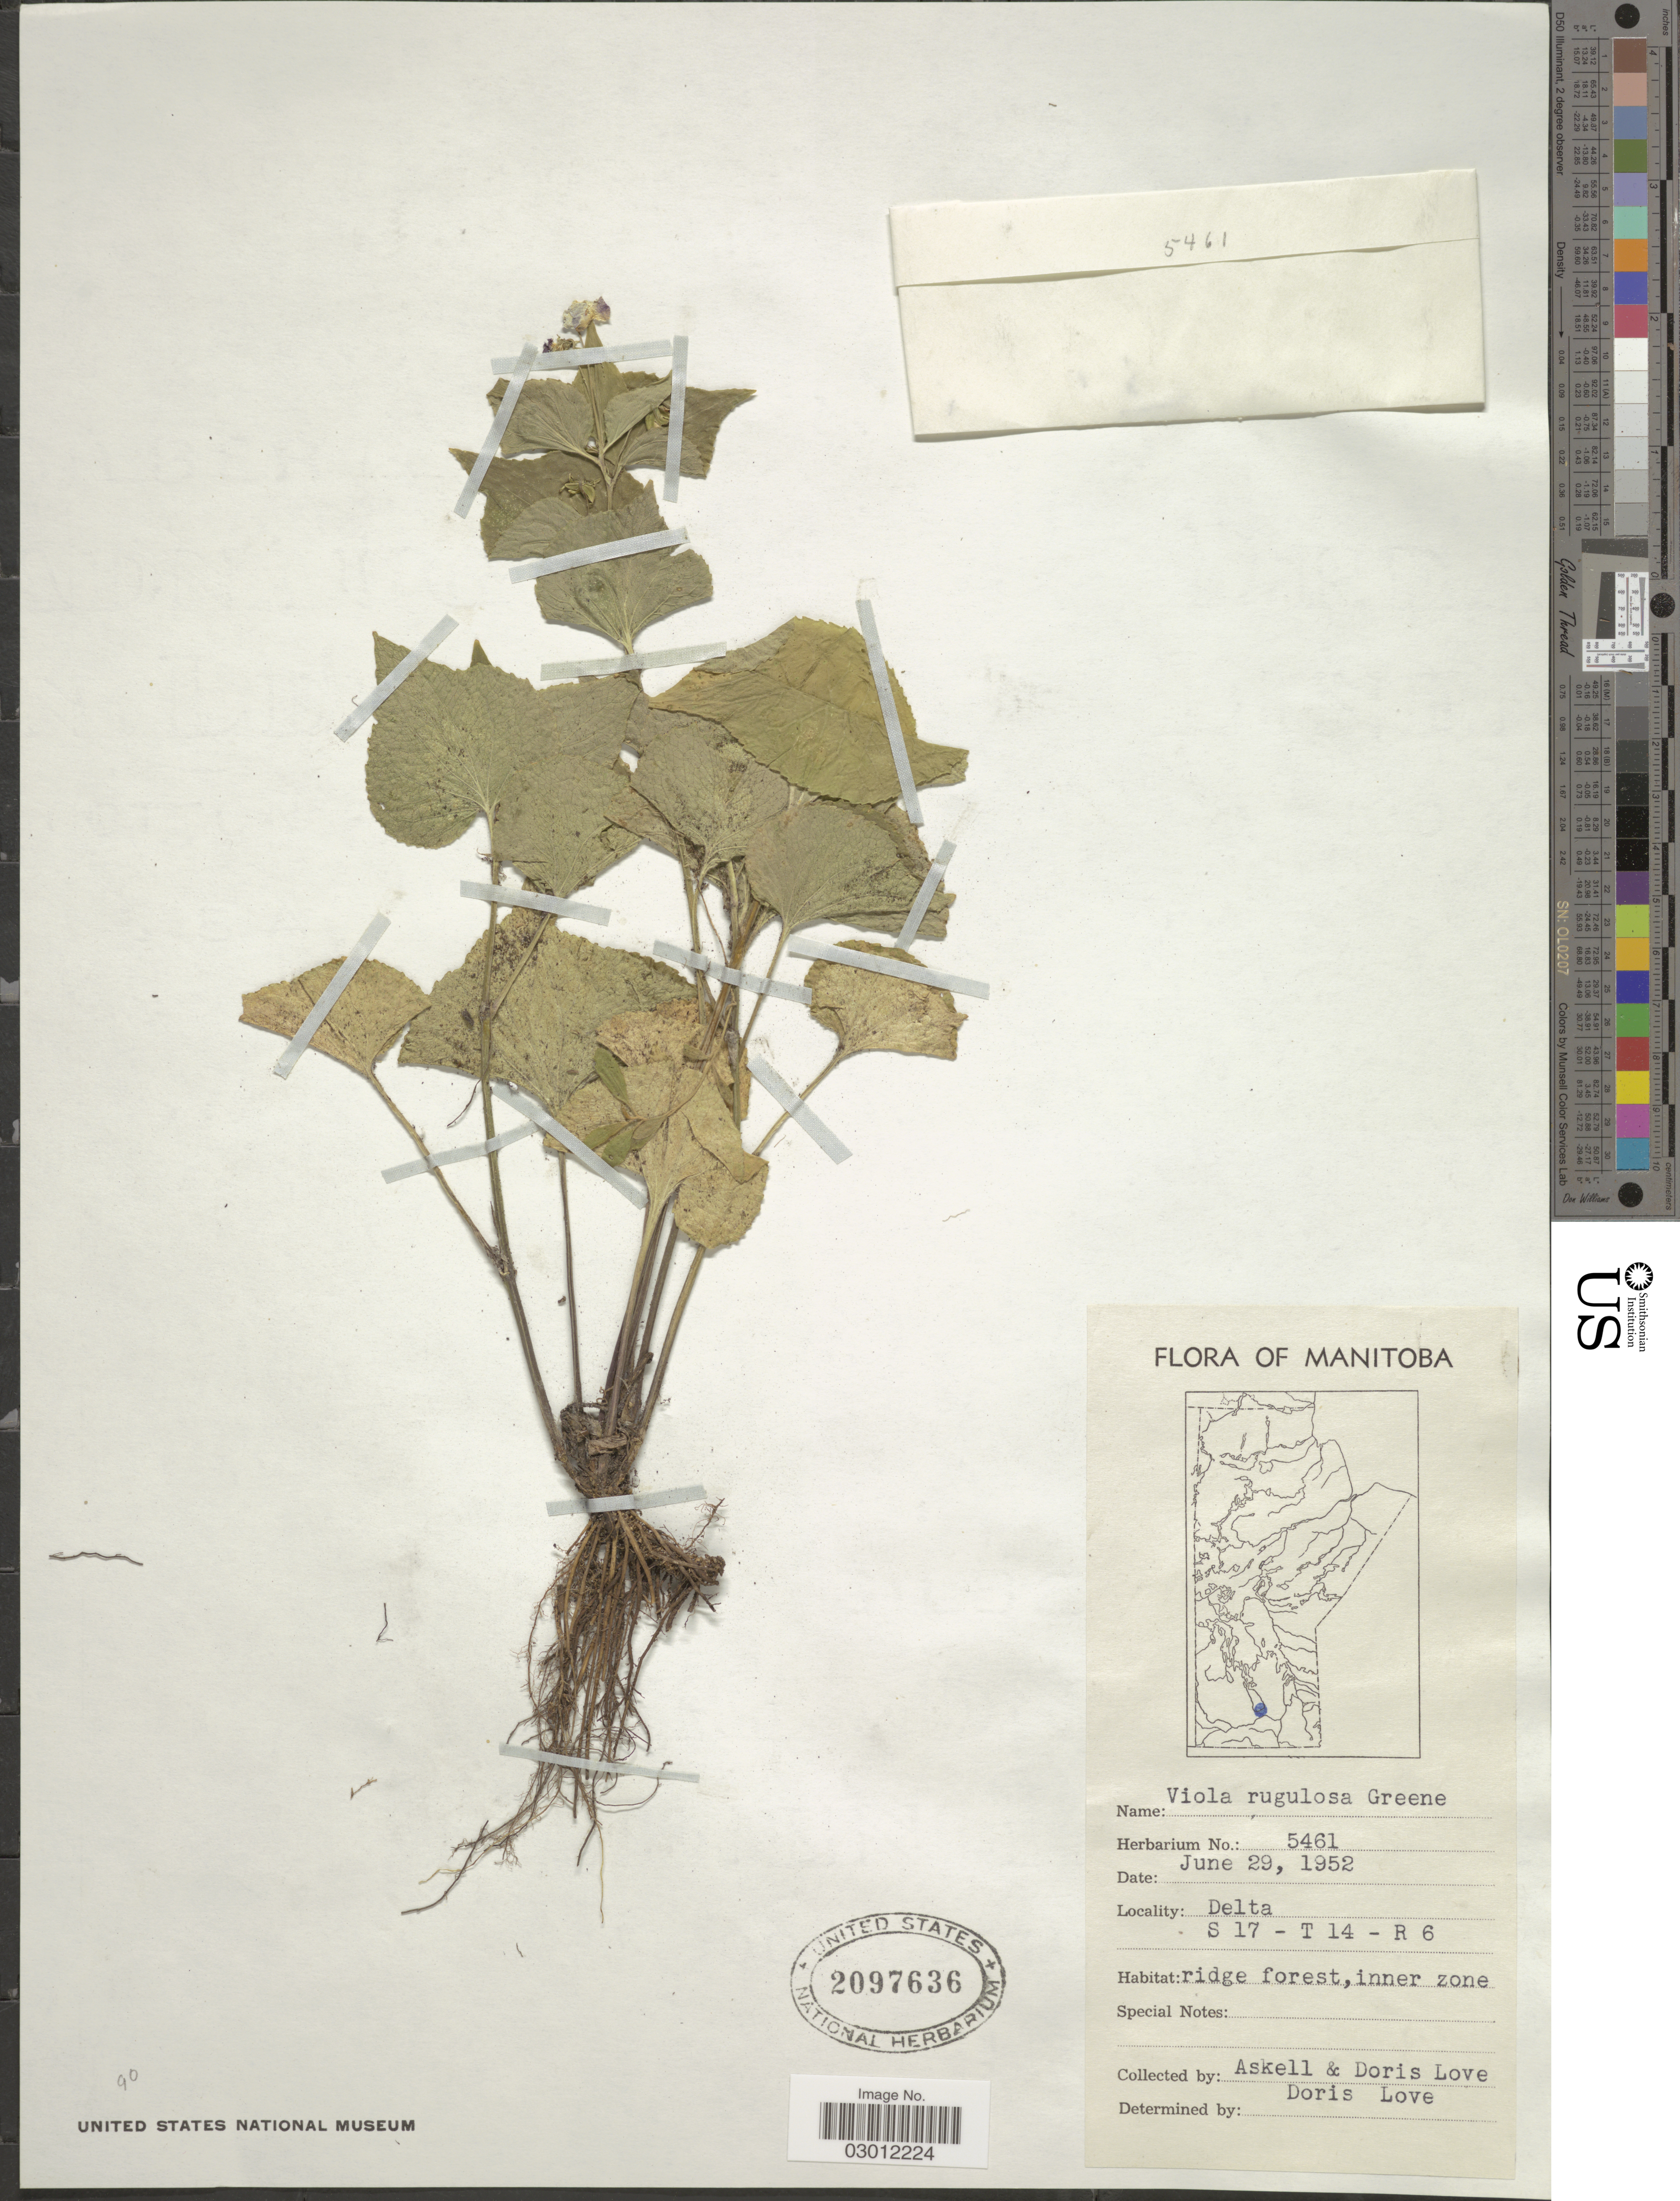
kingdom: Plantae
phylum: Tracheophyta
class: Magnoliopsida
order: Malpighiales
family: Violaceae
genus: Viola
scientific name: Viola canadensis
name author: L.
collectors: Á. Löve & D. Löve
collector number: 5461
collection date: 1952-06-29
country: Canada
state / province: Manitoba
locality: Delta, S 17 - T 14 - R 6.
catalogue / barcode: US 2097636